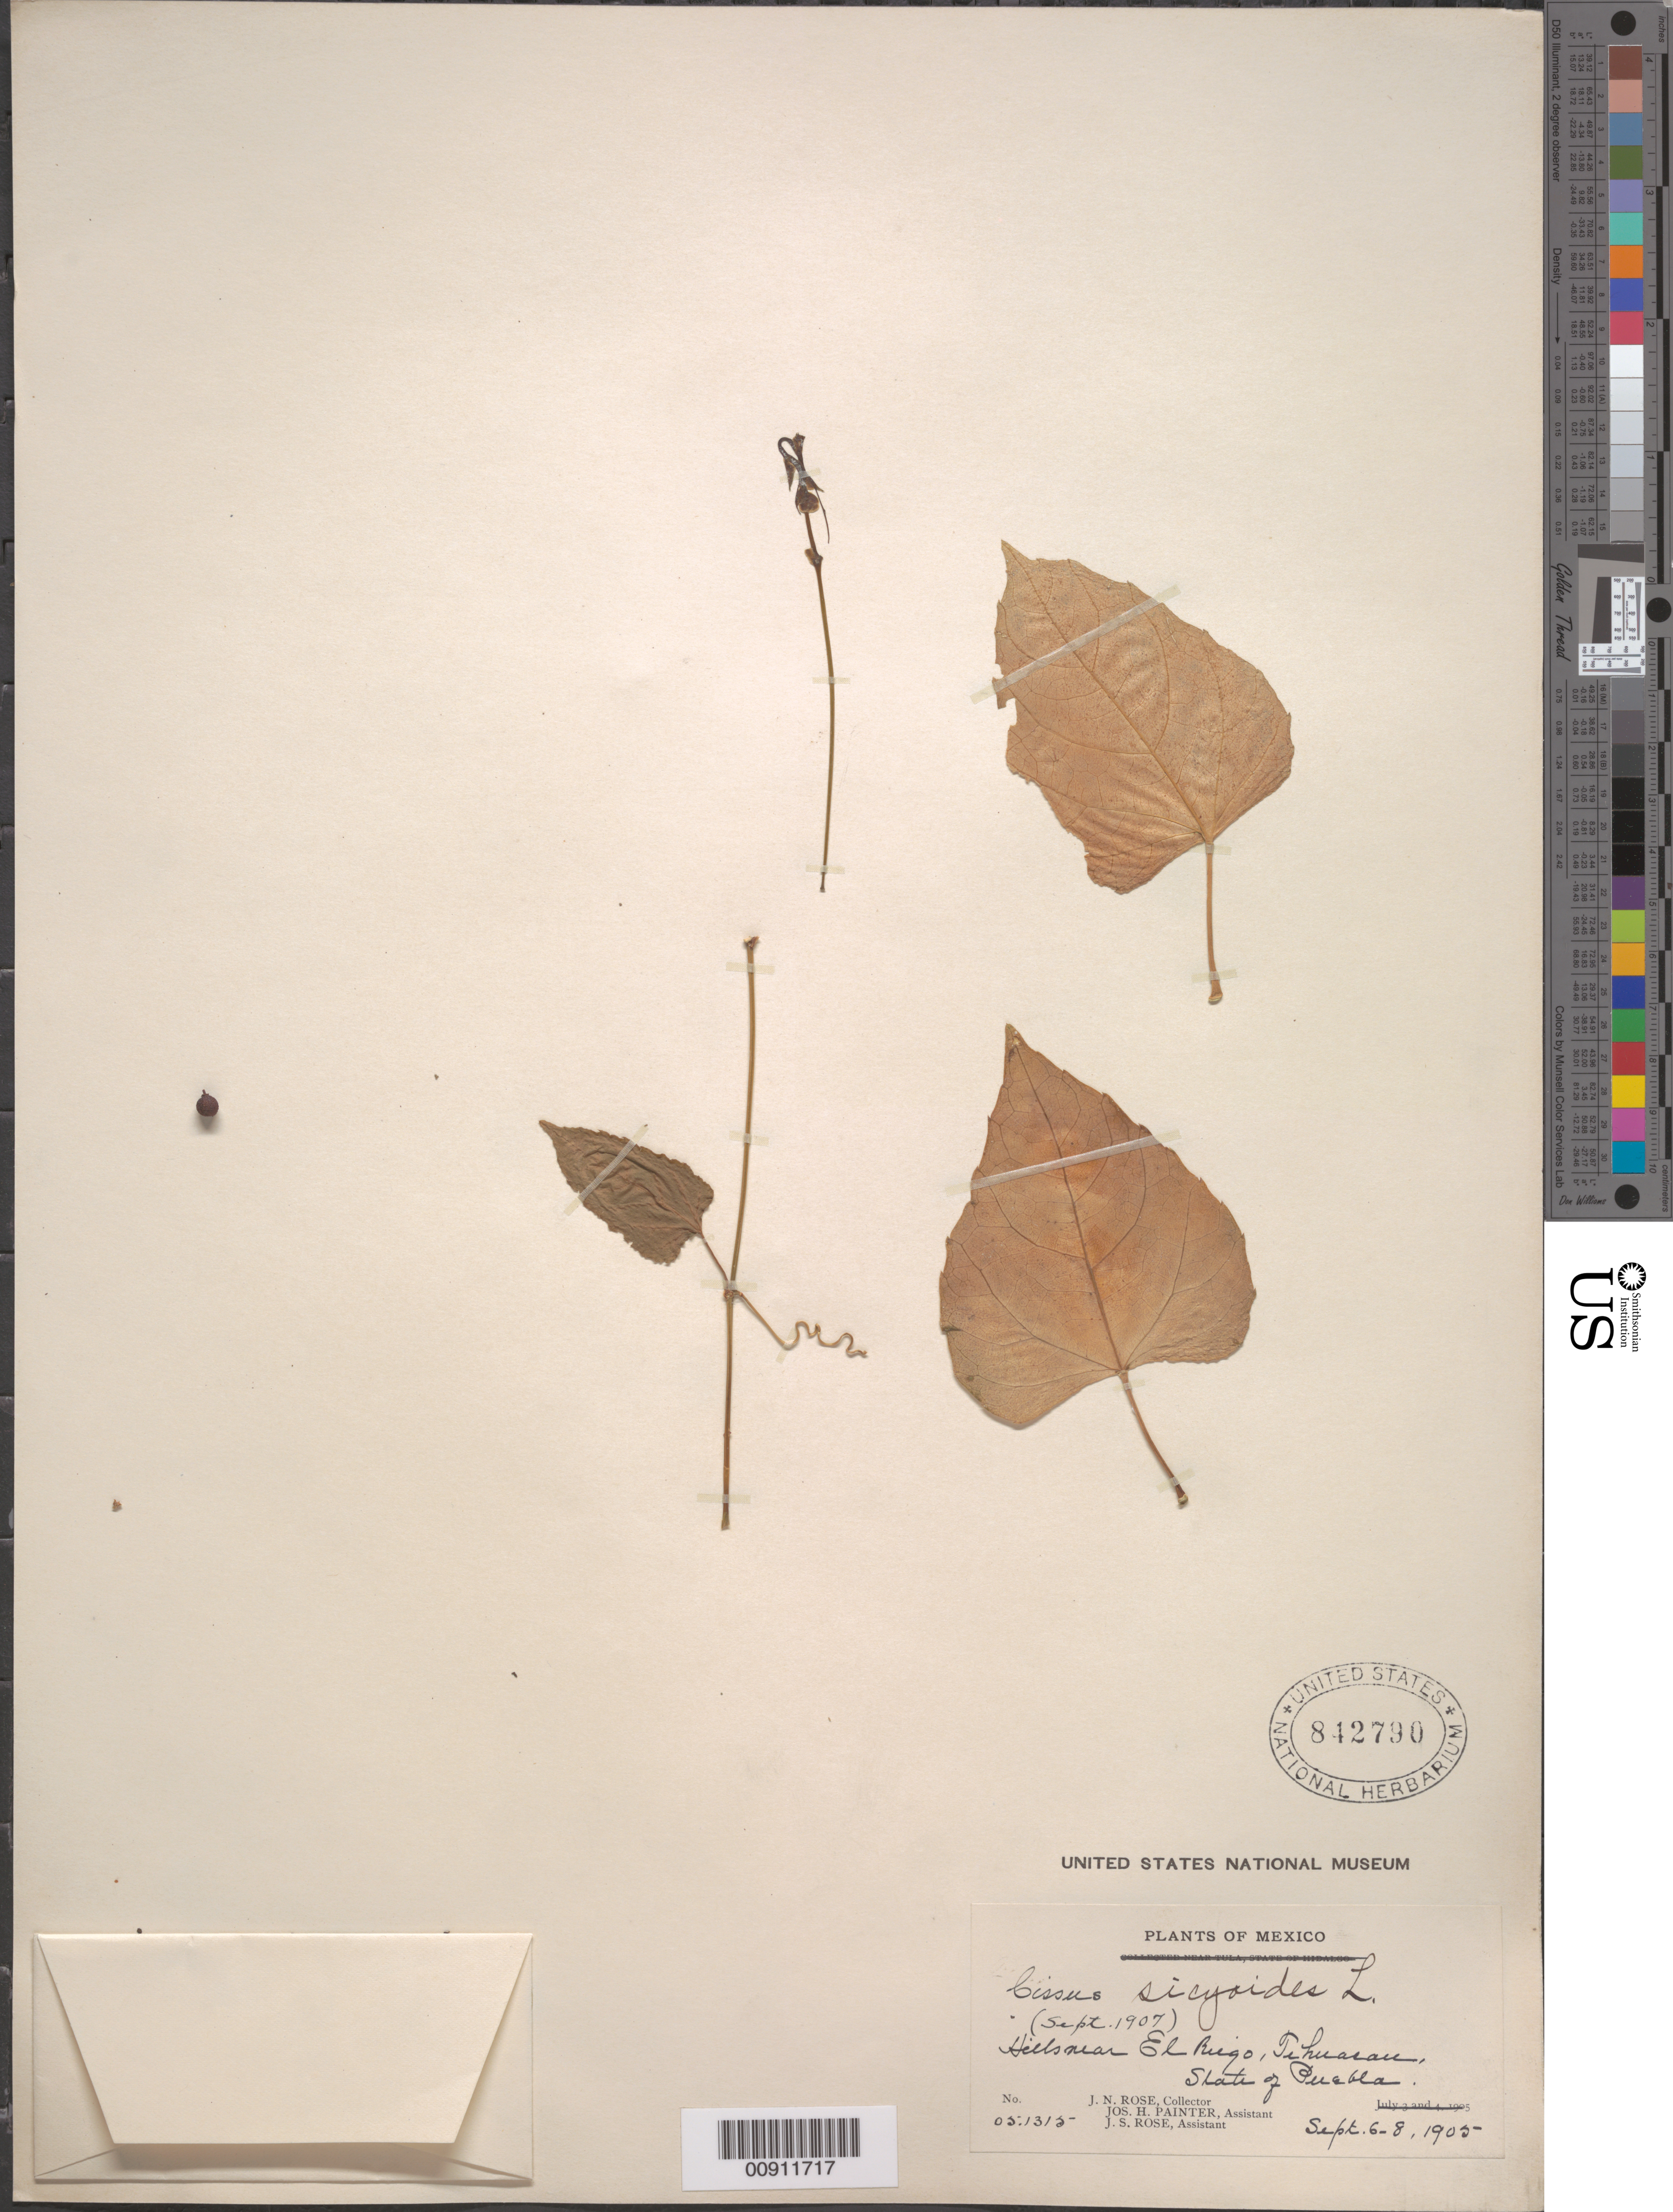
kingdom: Plantae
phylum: Tracheophyta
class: Magnoliopsida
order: Vitales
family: Vitaceae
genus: Cissus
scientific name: Cissus verticillata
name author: (L.) Nicolson & C.E. Jarvis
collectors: J. N. Rose, J. H. Painter & J. S. Rose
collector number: Green House No. 05.1315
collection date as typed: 06 Sep 1905 to 08 Sep 1905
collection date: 1905-09-06/1905-09-08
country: Mexico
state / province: Puebla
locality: Near El Riego, Tehuacan, State of Puebla.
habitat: Hills.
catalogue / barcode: US 842790